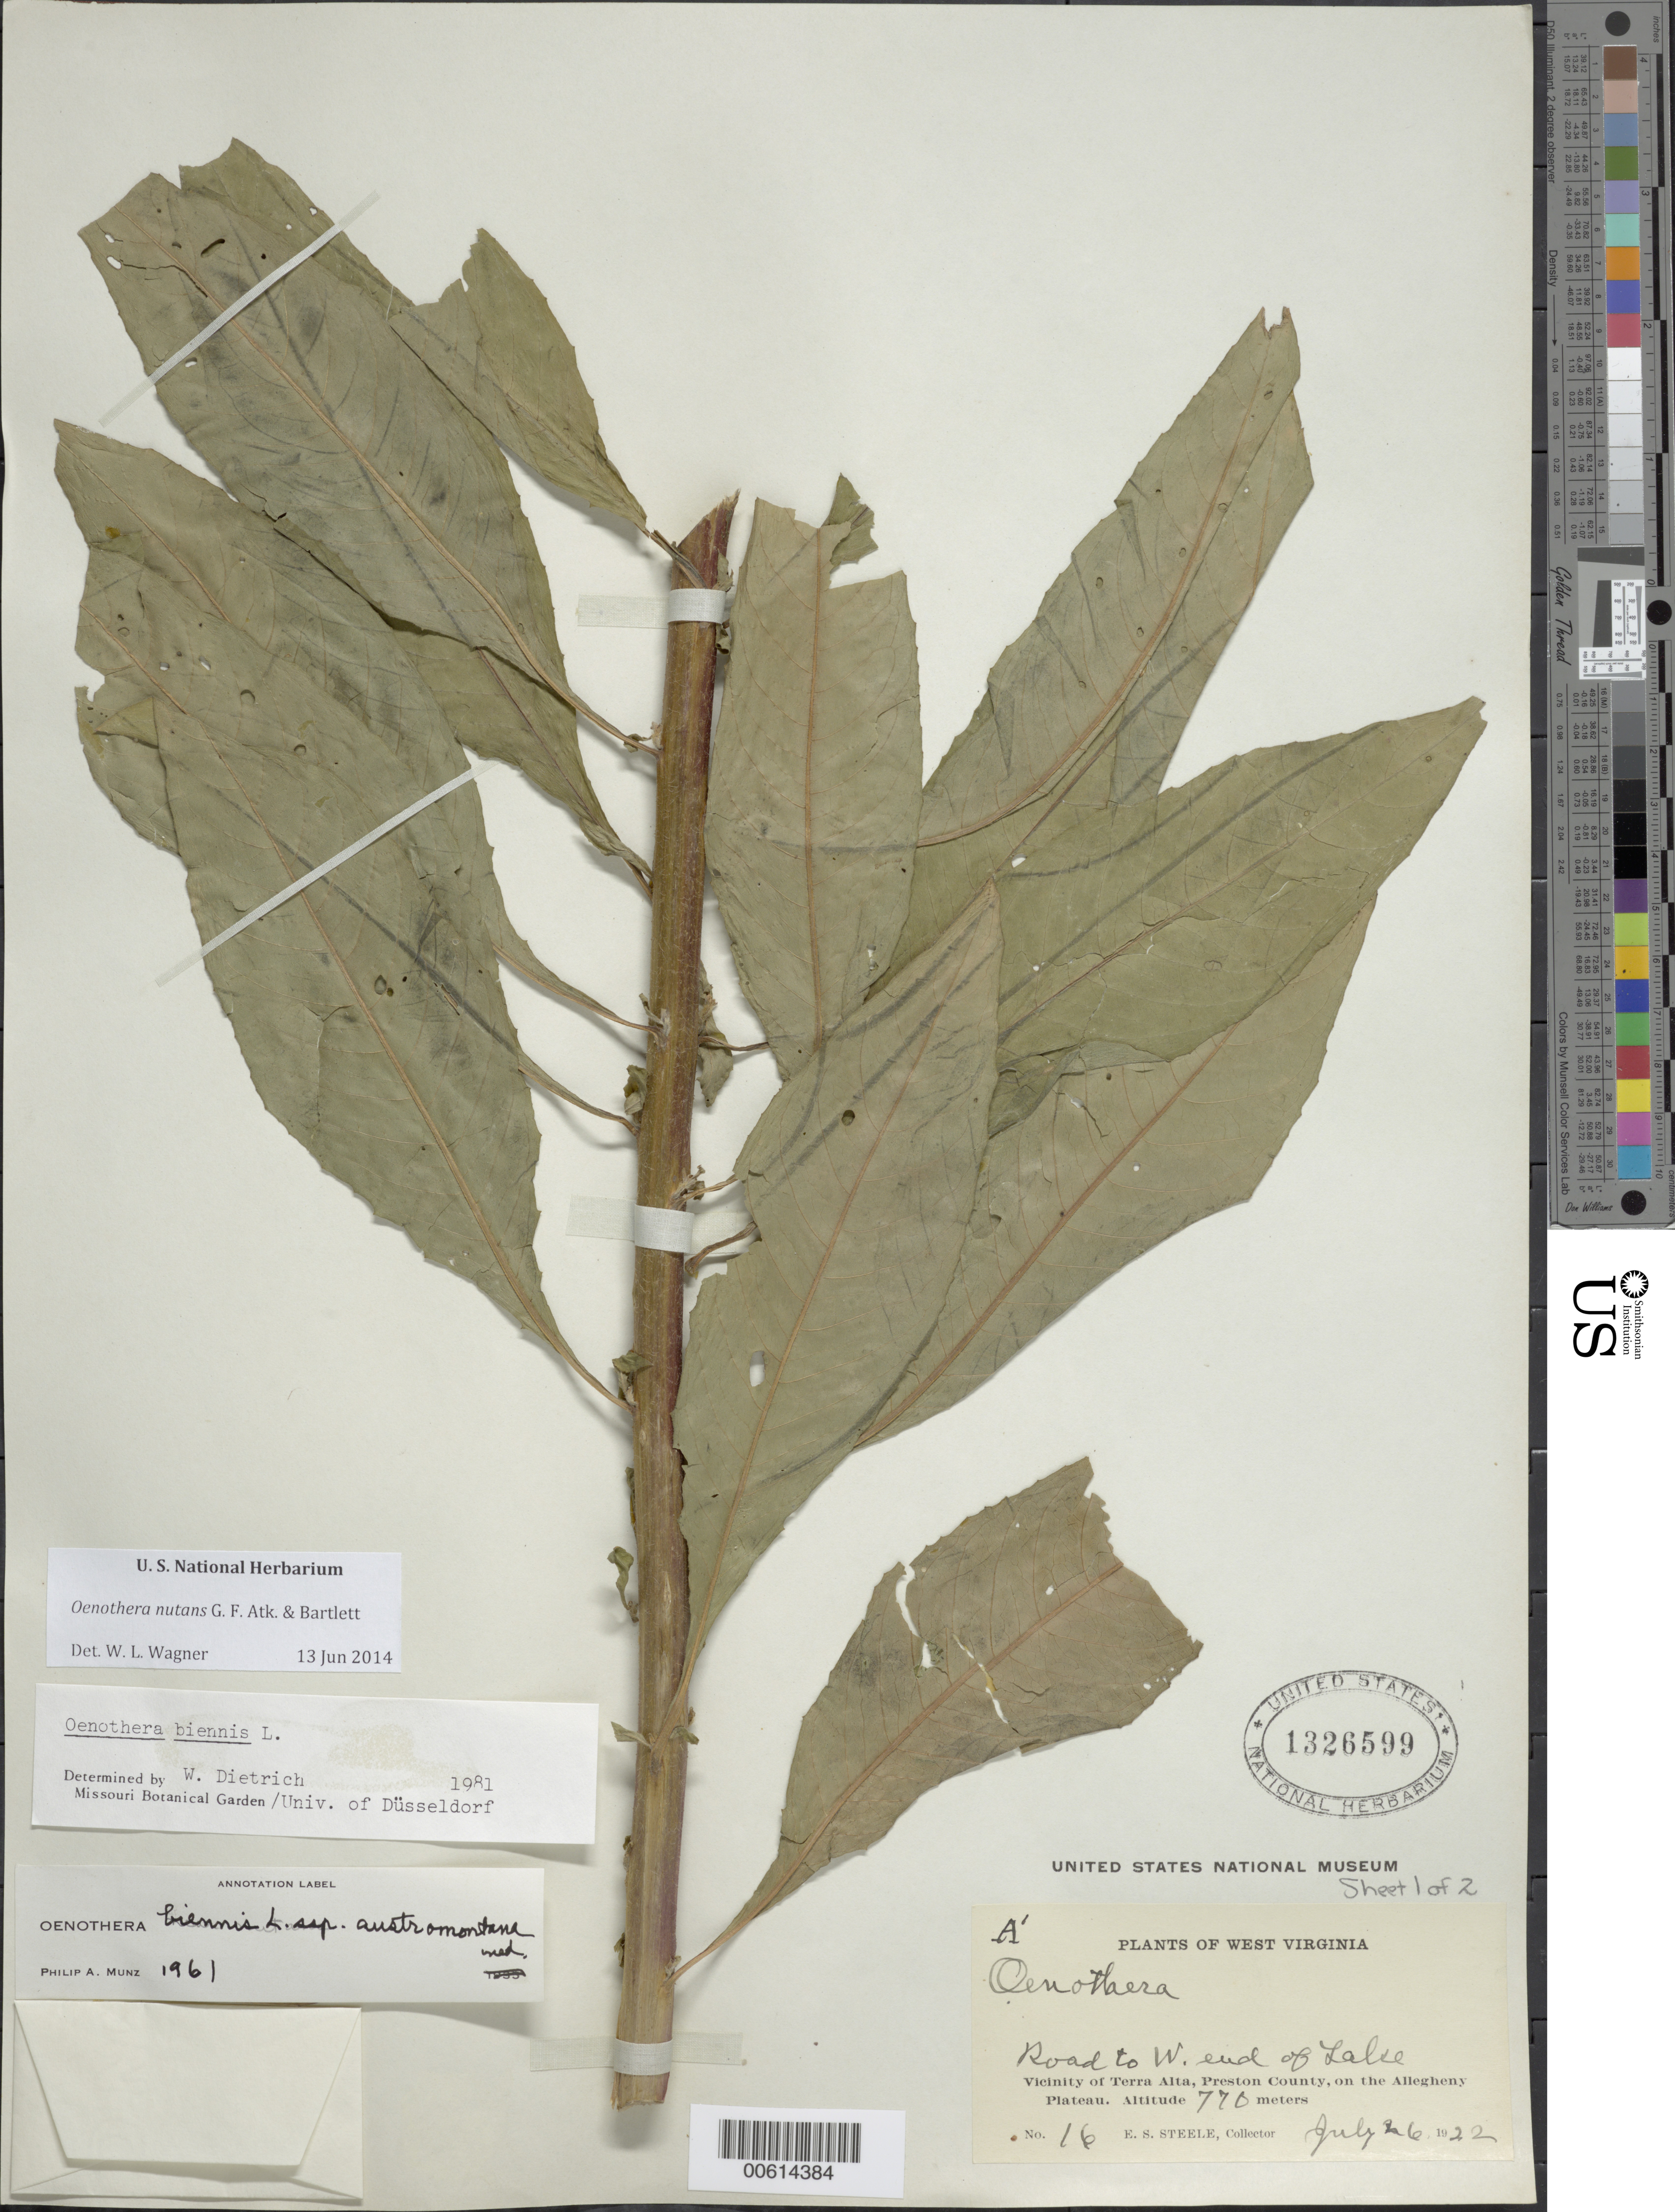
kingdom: Plantae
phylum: Tracheophyta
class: Magnoliopsida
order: Myrtales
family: Onagraceae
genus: Oenothera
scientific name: Oenothera nutans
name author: G.F. Atk. & Bartlett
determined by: Wagner, W. L., (BOT), Smithsonian Institution - National Museum of Natural History (UNITED STATES)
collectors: E. Steele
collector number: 16 A'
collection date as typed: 26 Jul 1922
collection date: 1922-07-26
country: United States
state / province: West Virginia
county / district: Preston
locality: Vicinity of Terra Alta, on the Allegheny Plateau, Road to W. end of Lake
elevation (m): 770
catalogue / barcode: US 1326599